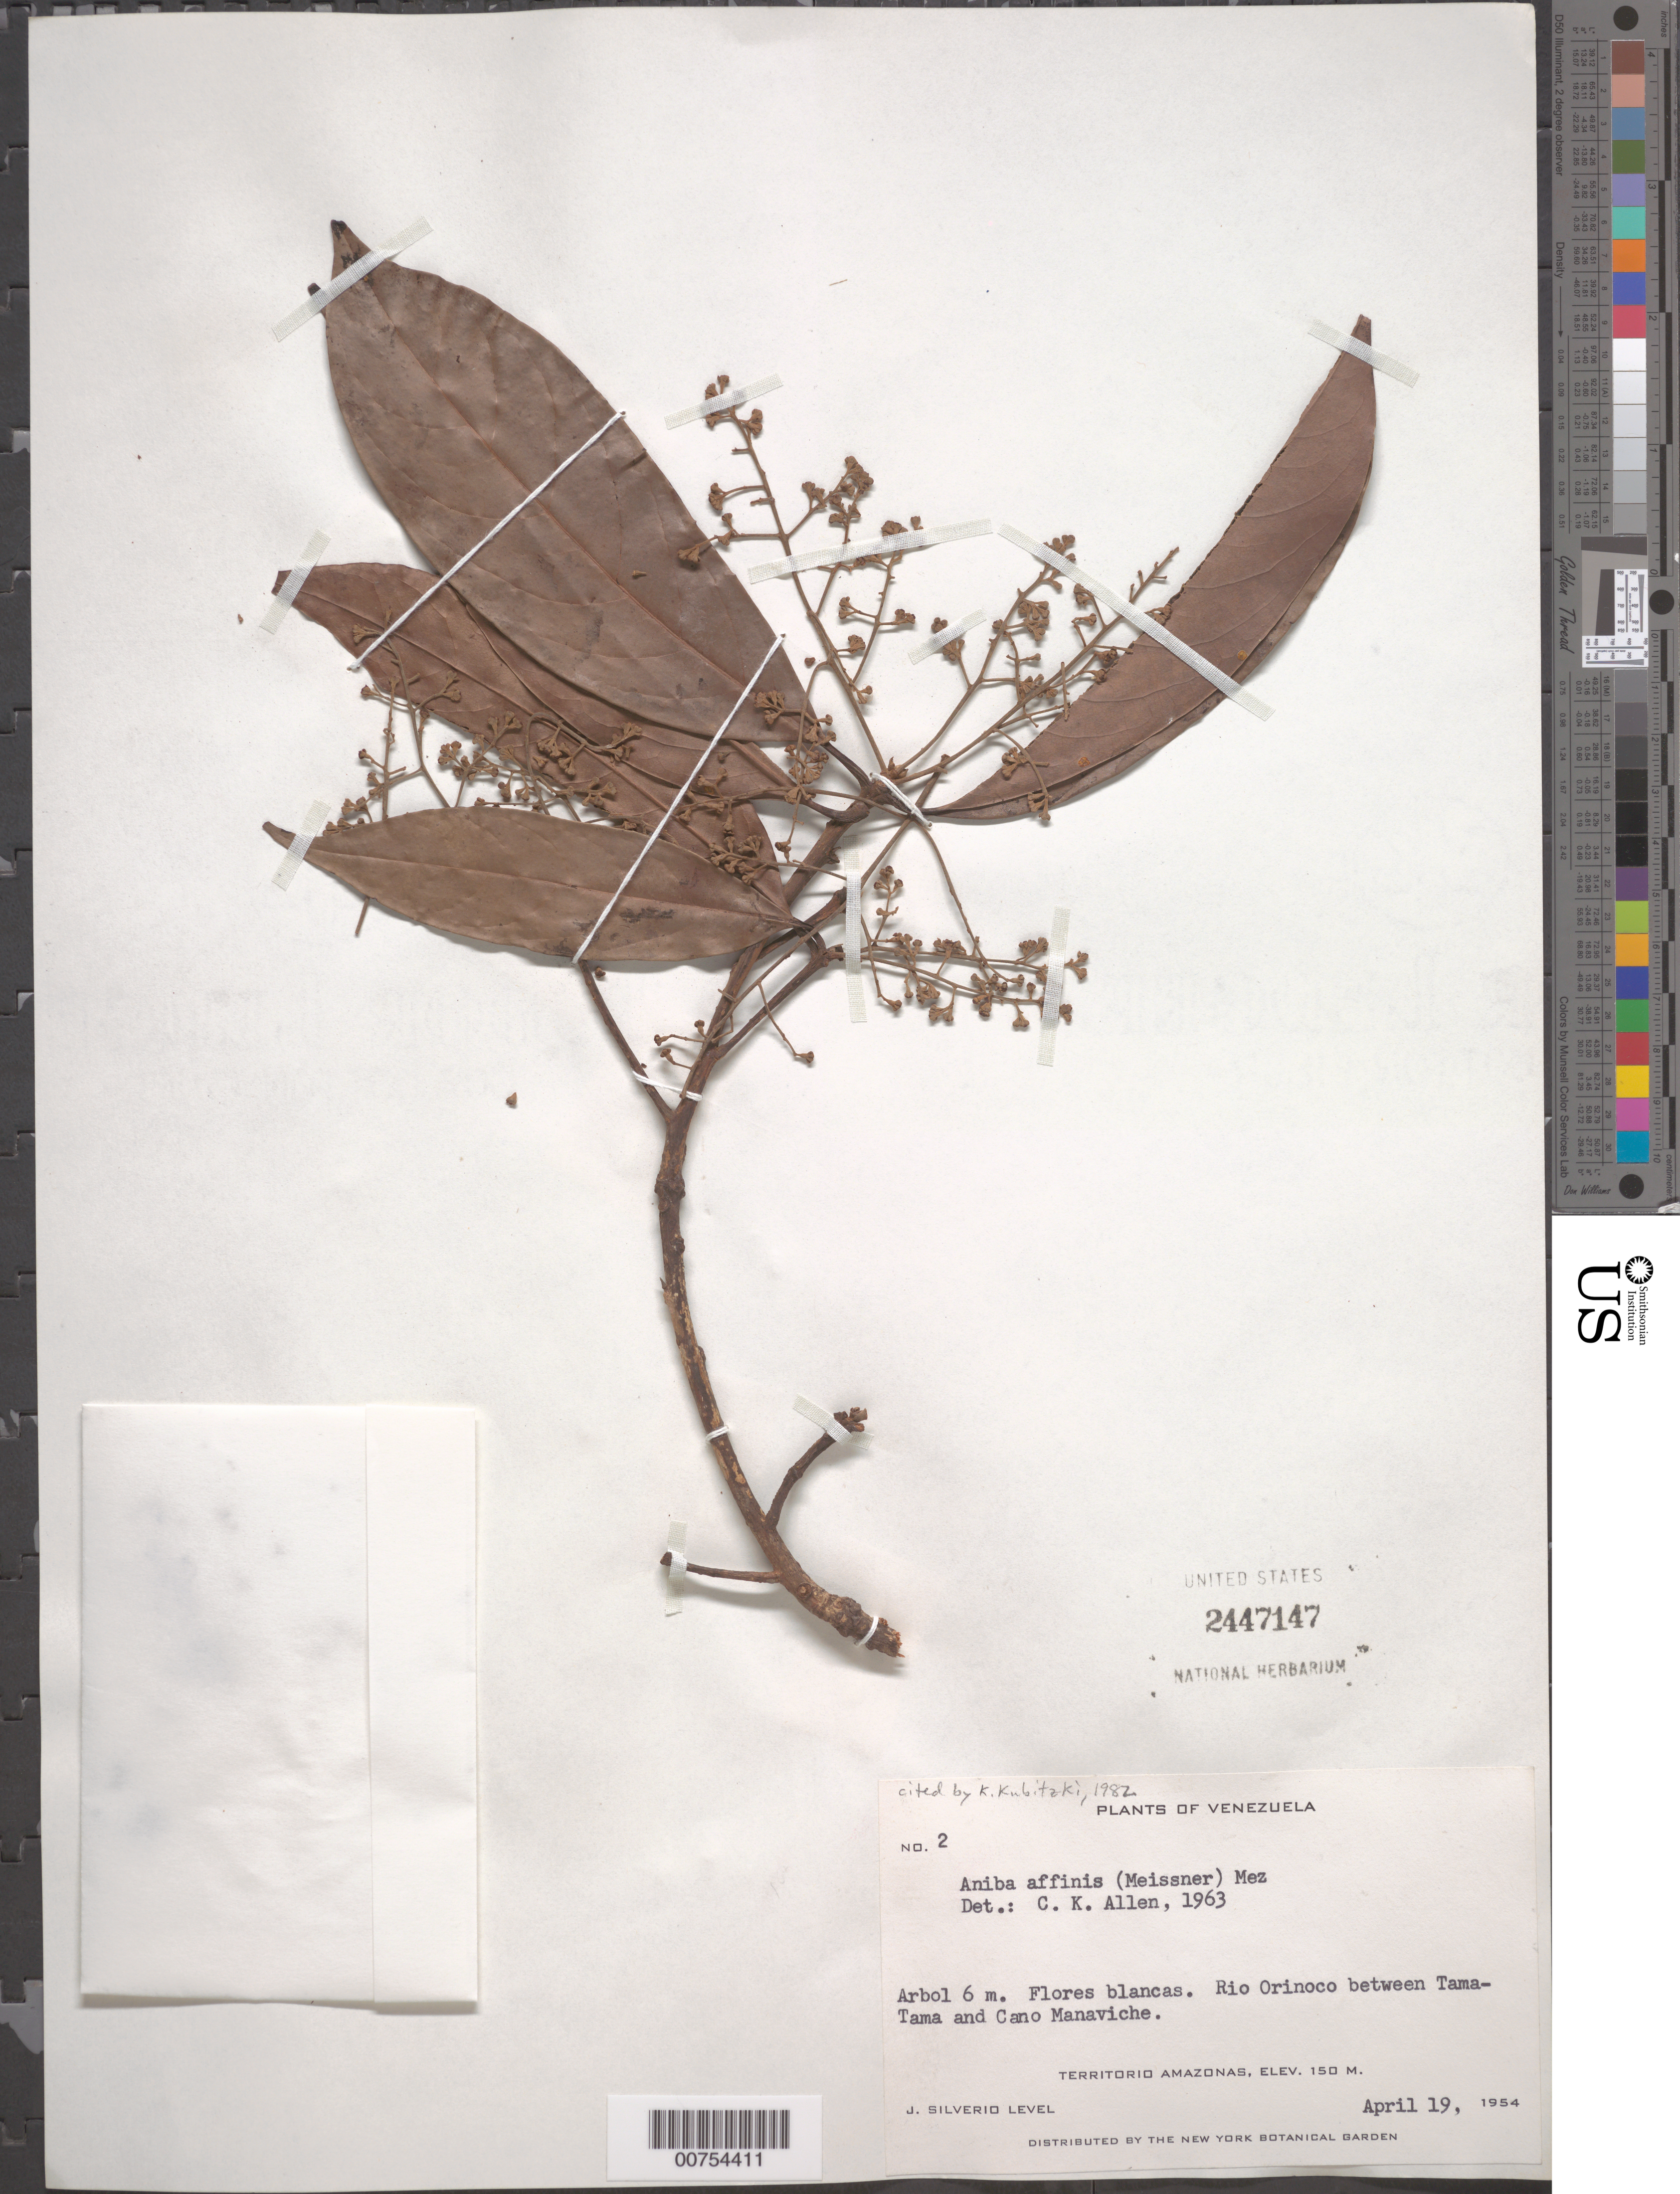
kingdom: Plantae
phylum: Tracheophyta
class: Magnoliopsida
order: Laurales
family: Lauraceae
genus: Aniba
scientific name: Aniba affinis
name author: (Meisn.) Mez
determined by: Kubitzki, Klaus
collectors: J. Silverio L.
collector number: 2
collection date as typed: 19-Apr-54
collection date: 1954-04-19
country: Venezuela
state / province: Amazonas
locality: Río Orinoco, between TamaTama and Caño Manaviche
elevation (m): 150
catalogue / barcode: US 2447147